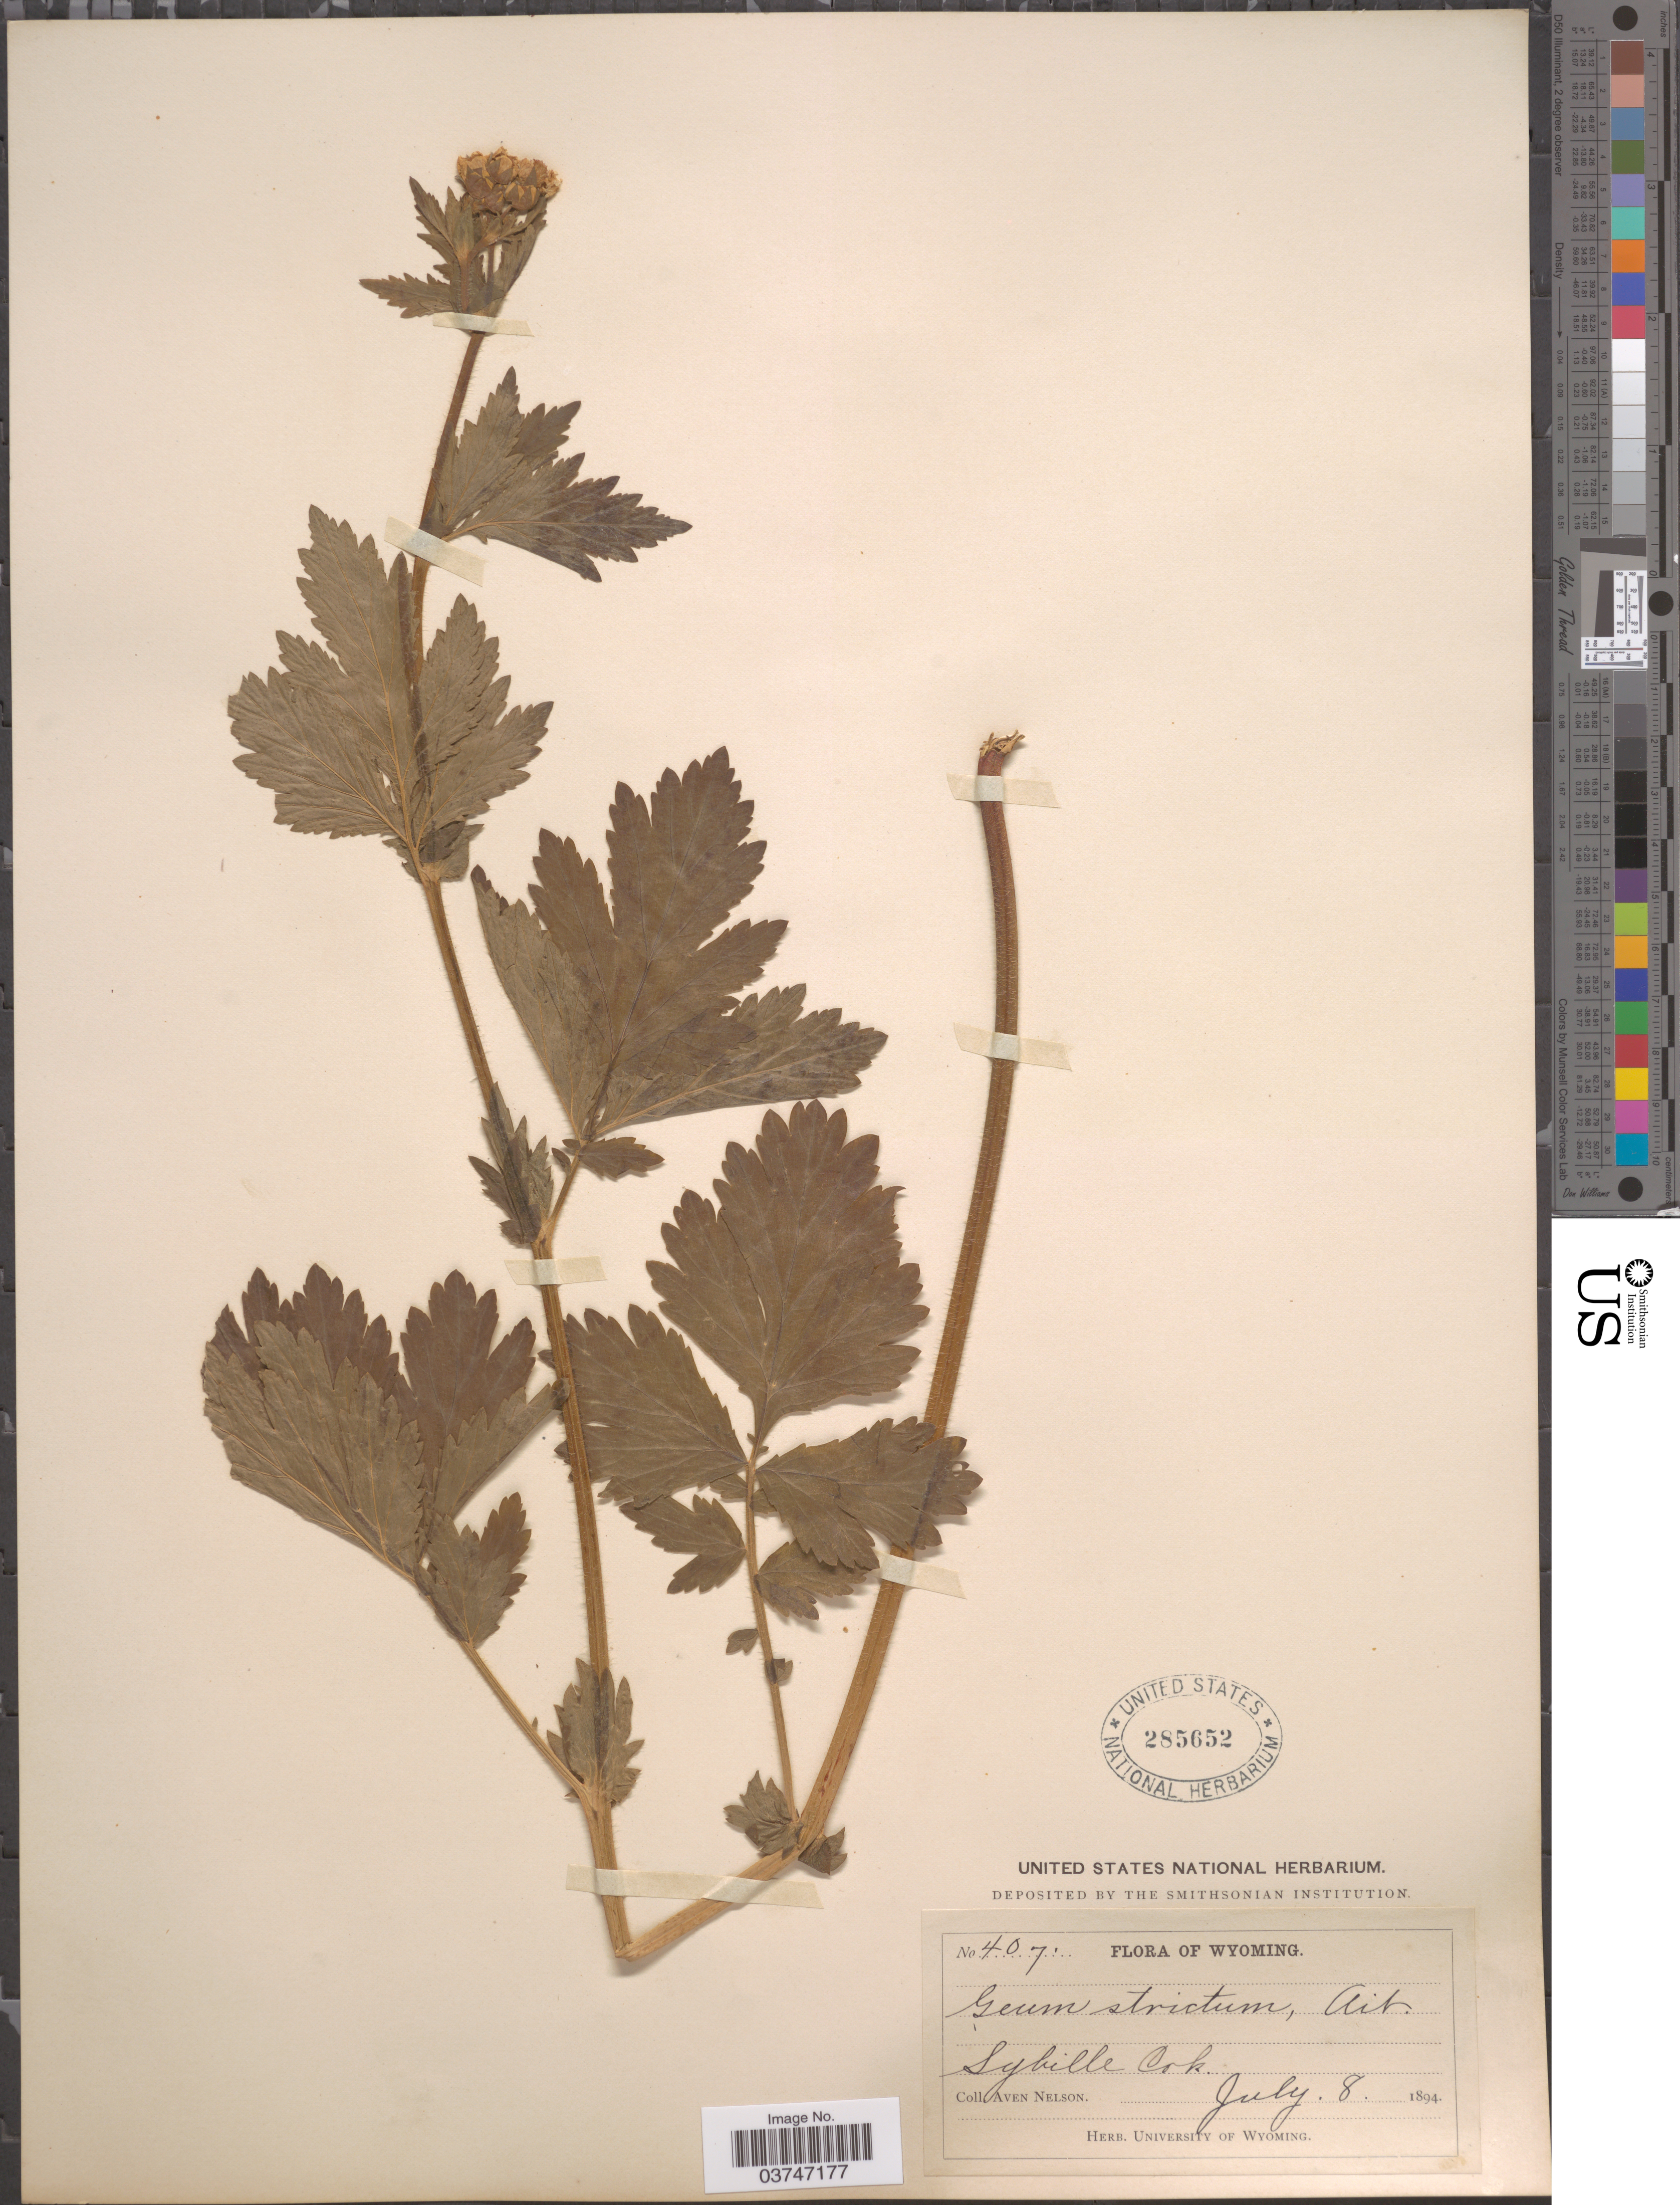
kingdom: Plantae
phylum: Tracheophyta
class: Magnoliopsida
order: Rosales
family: Rosaceae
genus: Geum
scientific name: Geum aleppicum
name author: Jacq.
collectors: A. Nelson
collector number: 407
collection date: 1894-07-08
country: United States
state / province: Wyoming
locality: Sybille Cok.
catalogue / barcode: US 285652